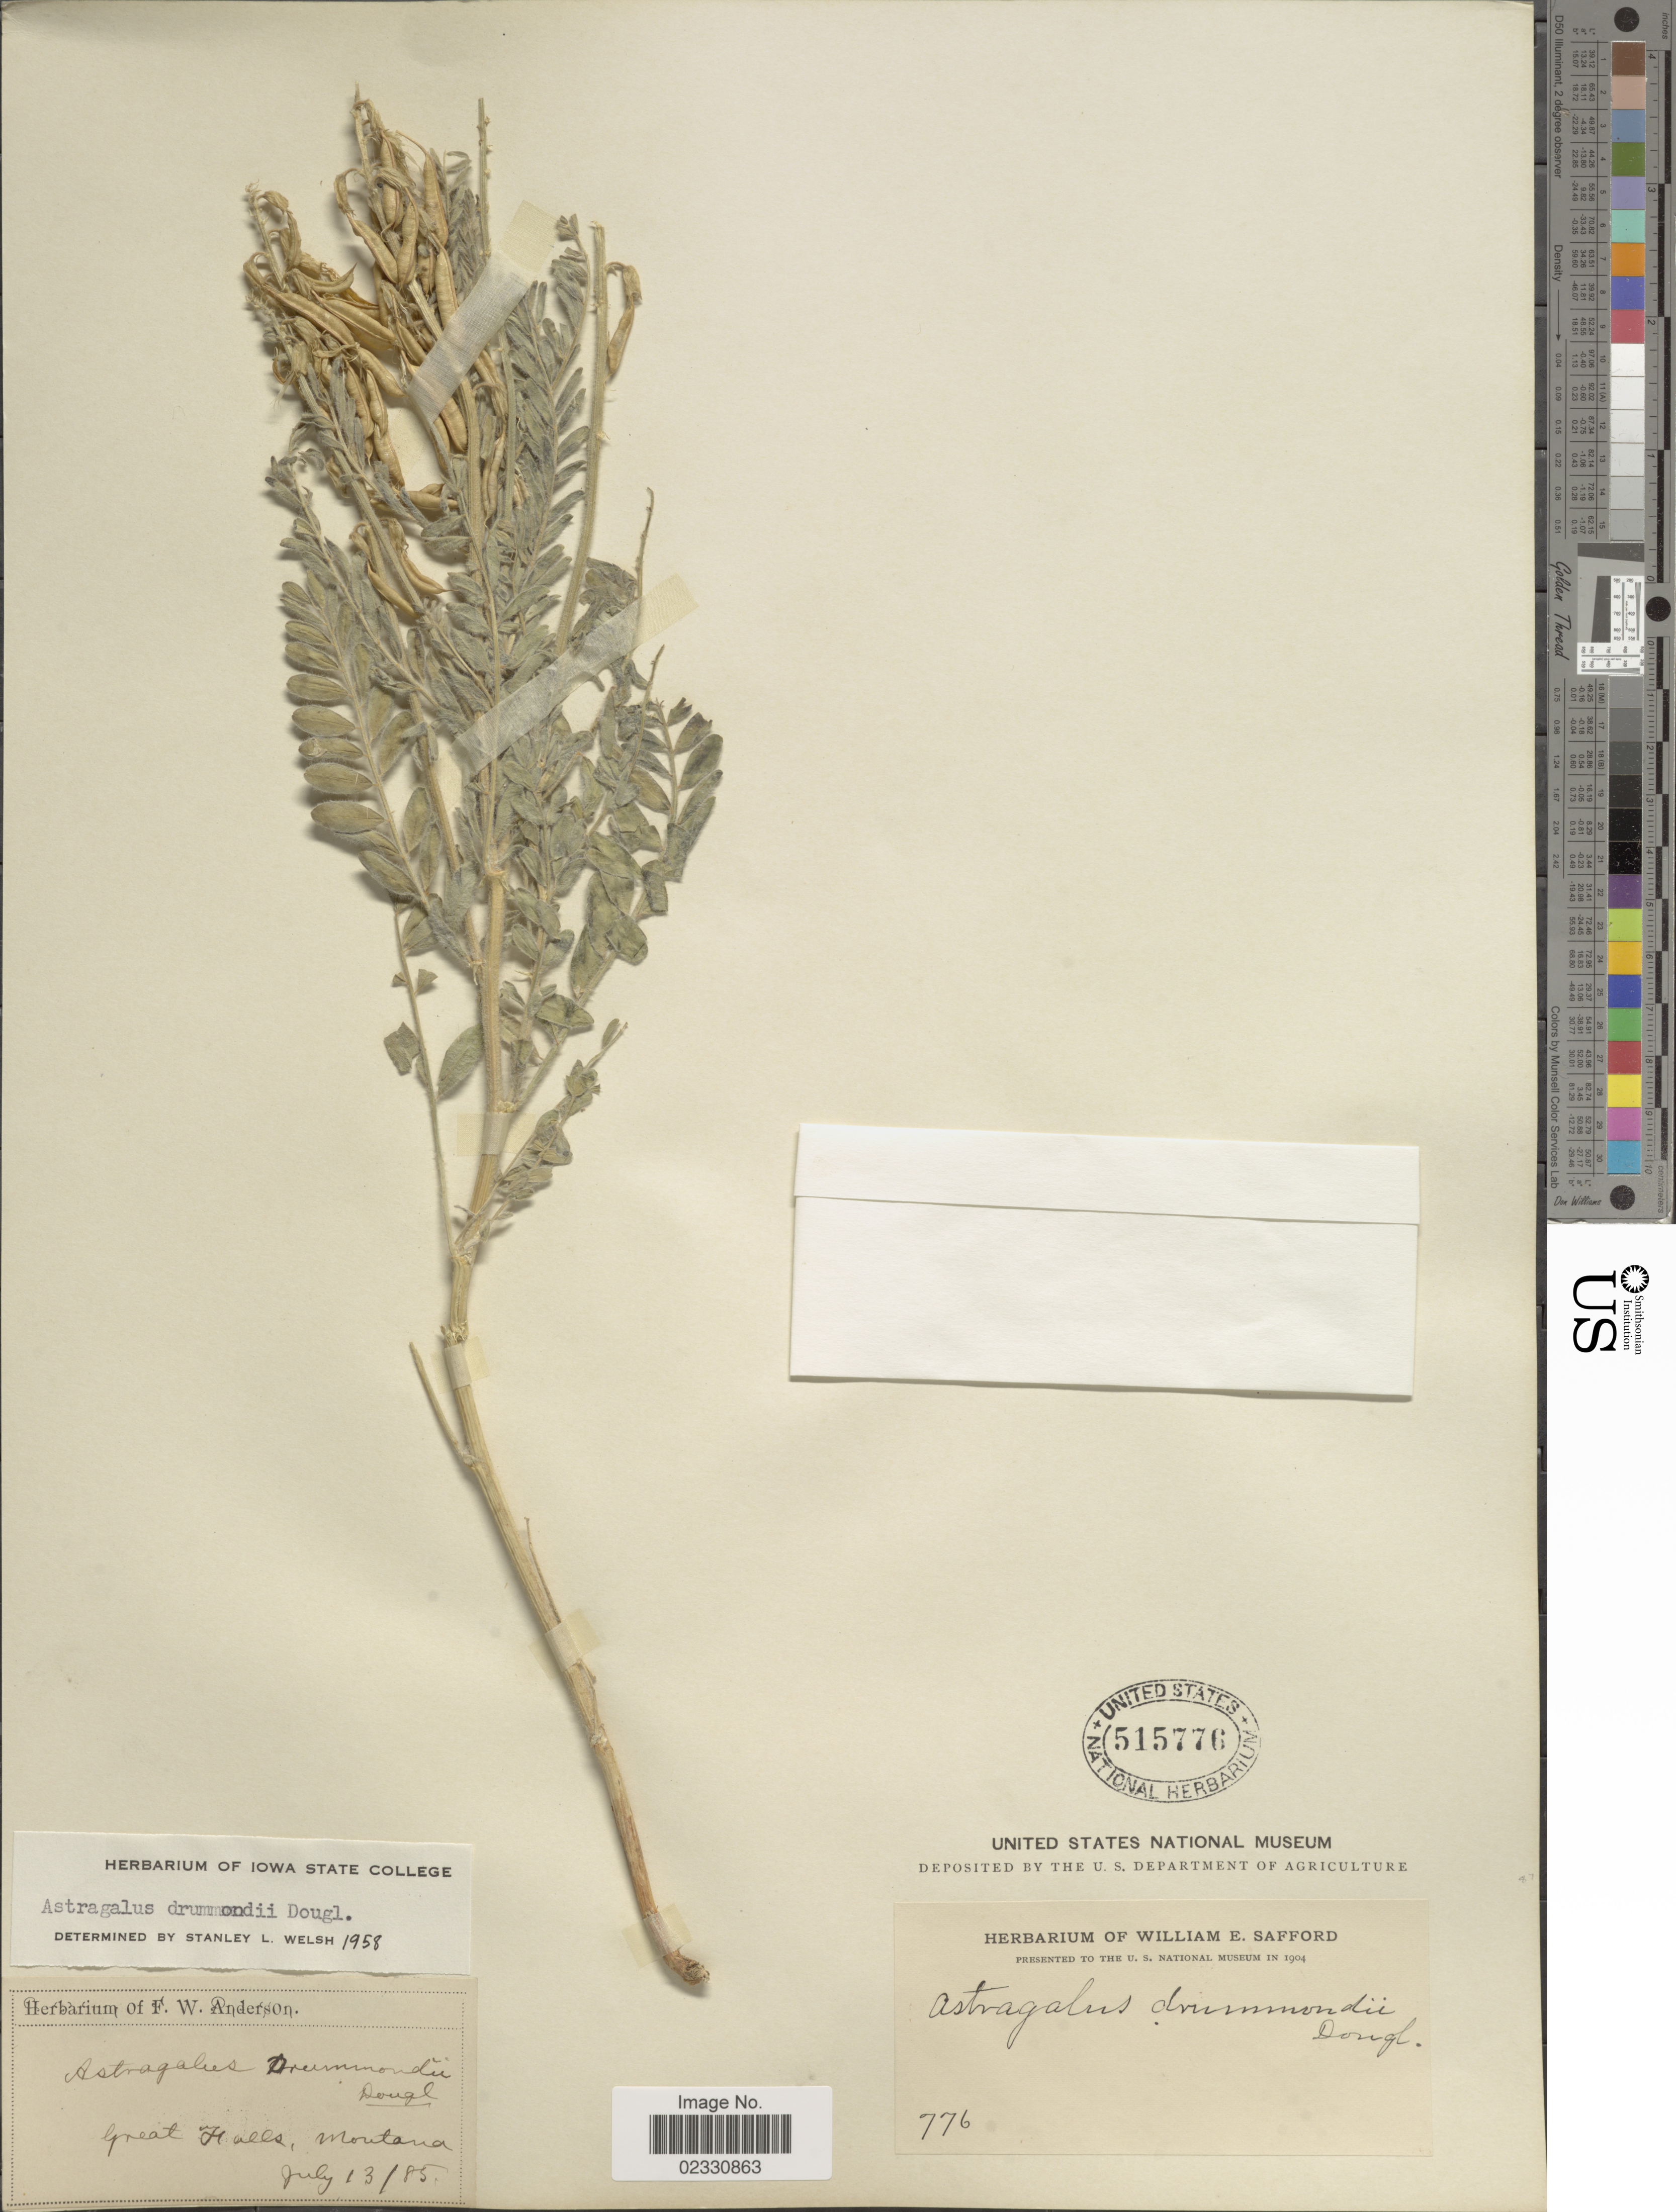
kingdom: Plantae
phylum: Tracheophyta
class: Magnoliopsida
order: Fabales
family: Fabaceae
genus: Astragalus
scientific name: Astragalus drummondii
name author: Hook.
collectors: ex herb. F.W. Anderson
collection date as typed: Transcribed d/m/y: 13/7/85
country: United States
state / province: Montana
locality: Great Falls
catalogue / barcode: US 515776